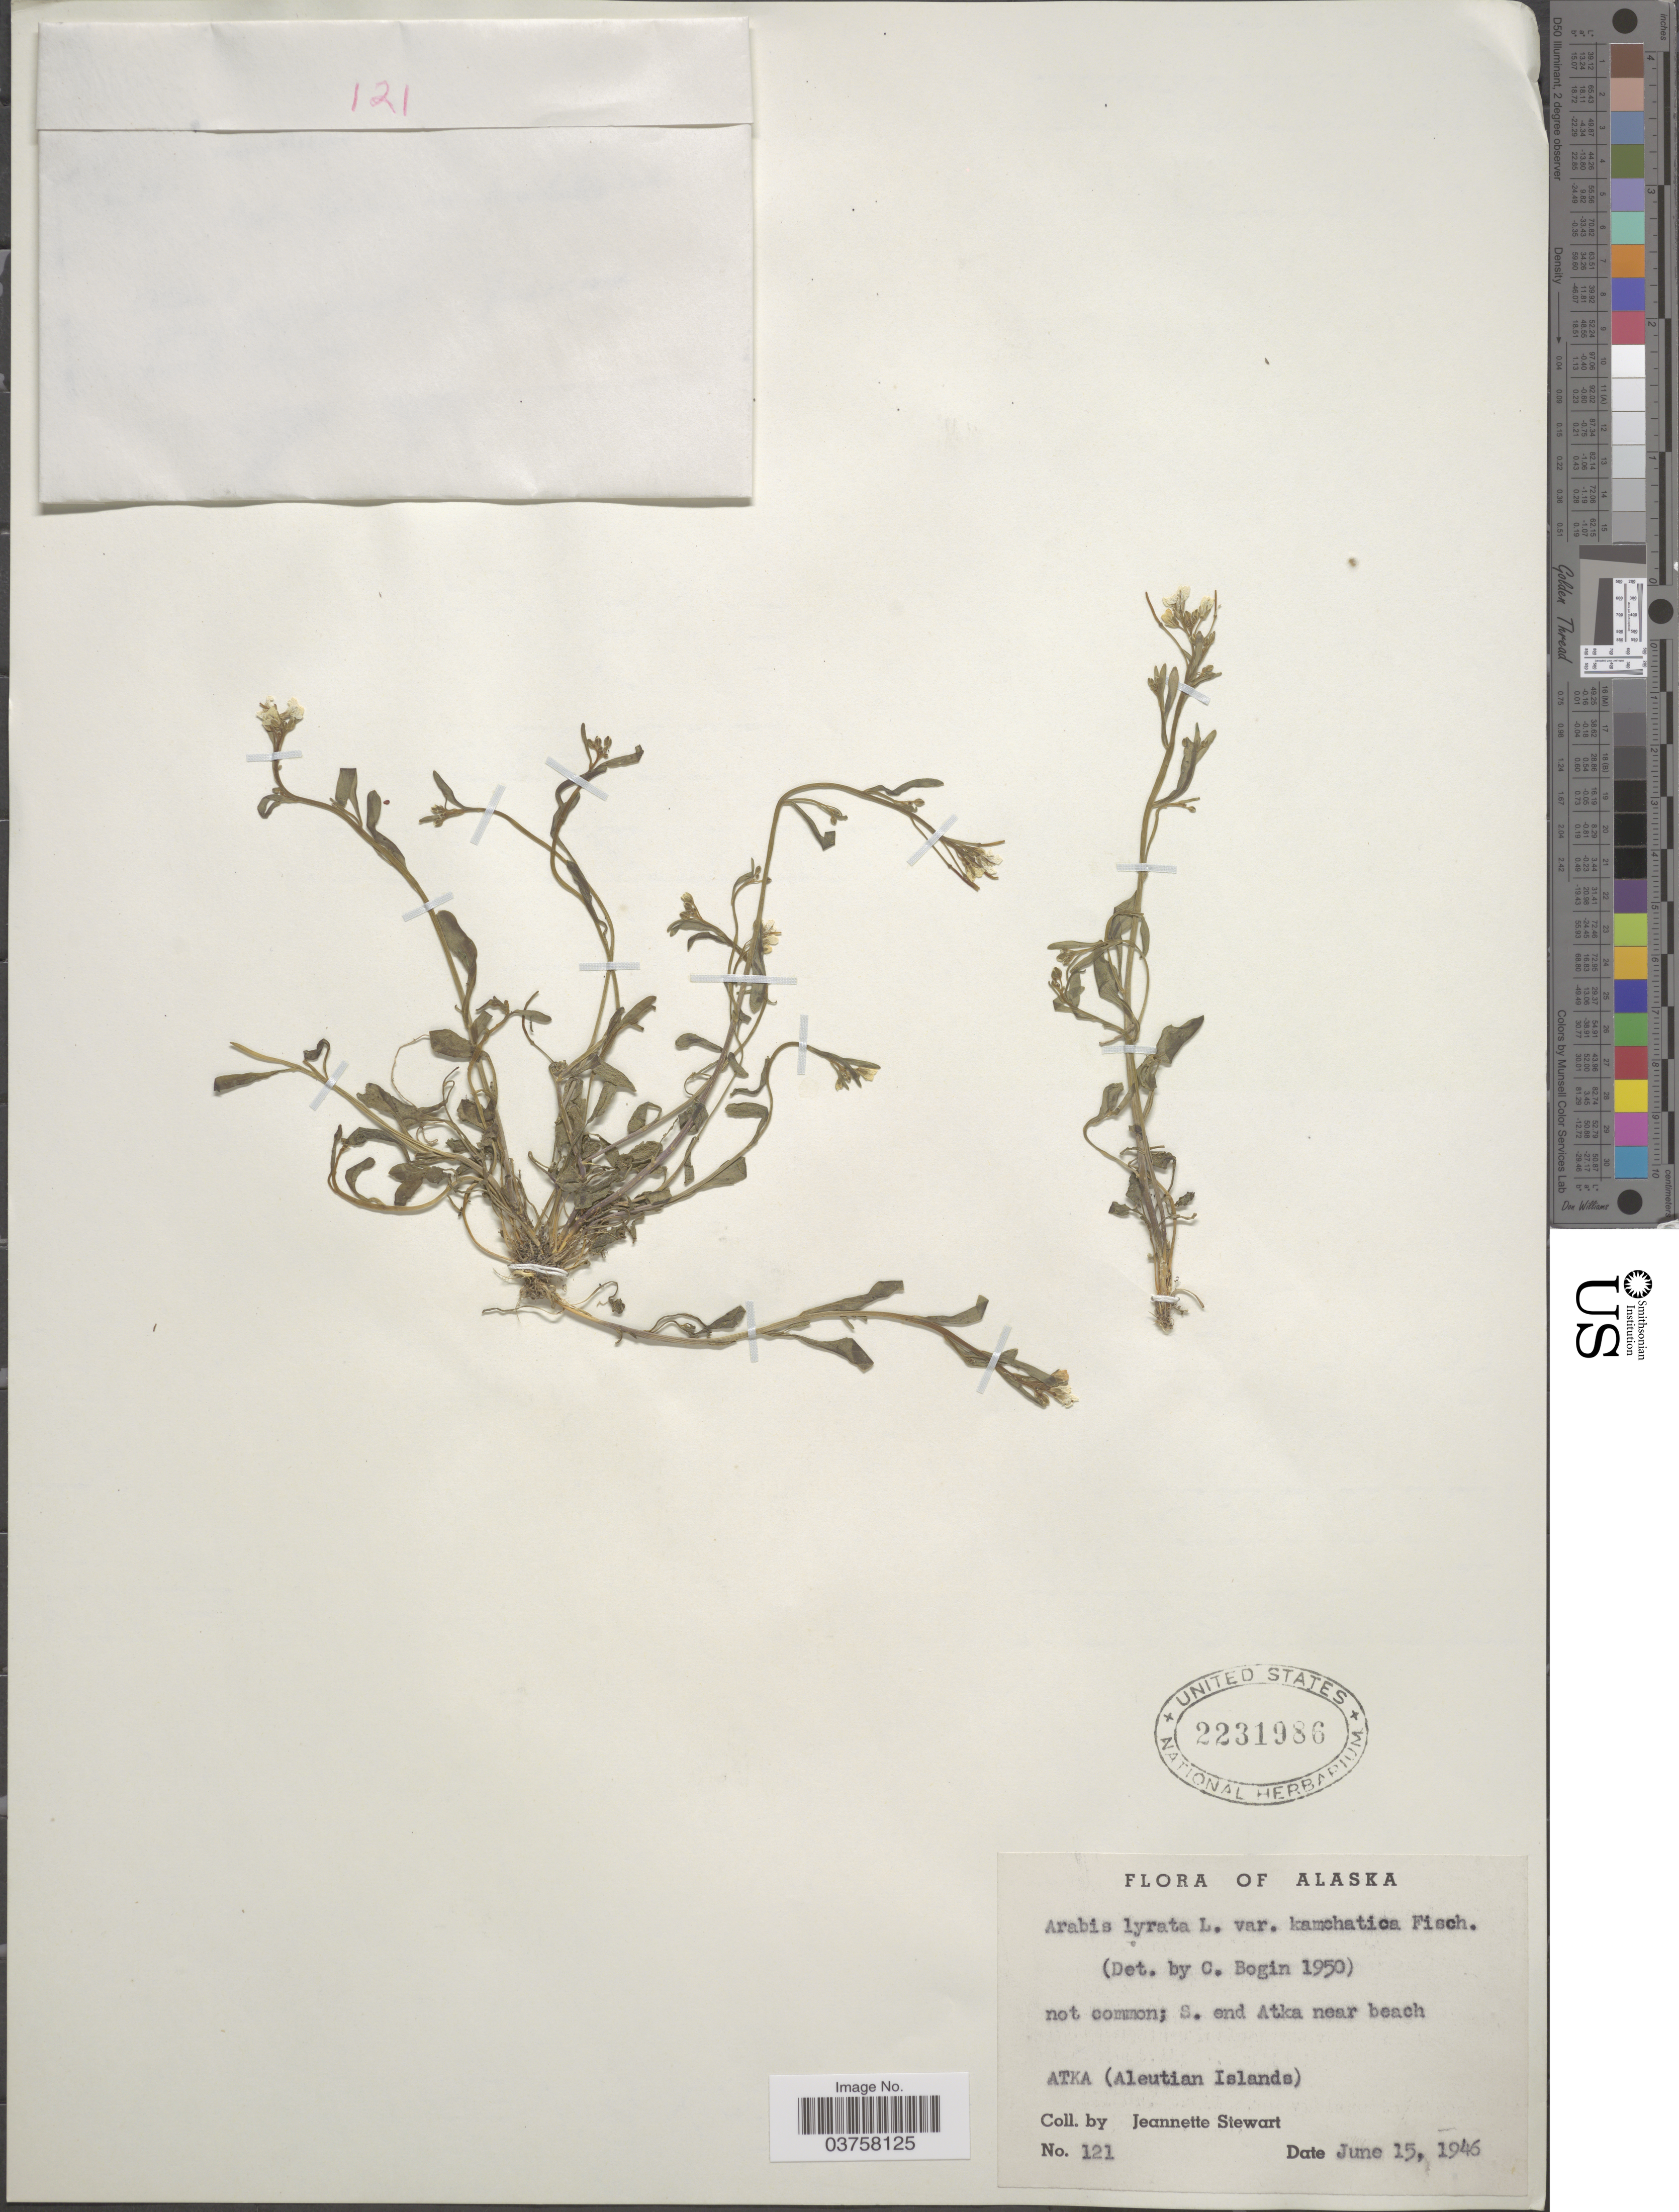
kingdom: Plantae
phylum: Tracheophyta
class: Magnoliopsida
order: Brassicales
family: Brassicaceae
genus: Arabis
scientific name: Arabis lyrata var. kamchatica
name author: Fisch. ex DC.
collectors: J. Stewart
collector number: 121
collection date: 1946-06-15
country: United States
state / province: Alaska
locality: S. end of Atka near beach. Atka (Aleutian Islands).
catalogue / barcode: US 2231986